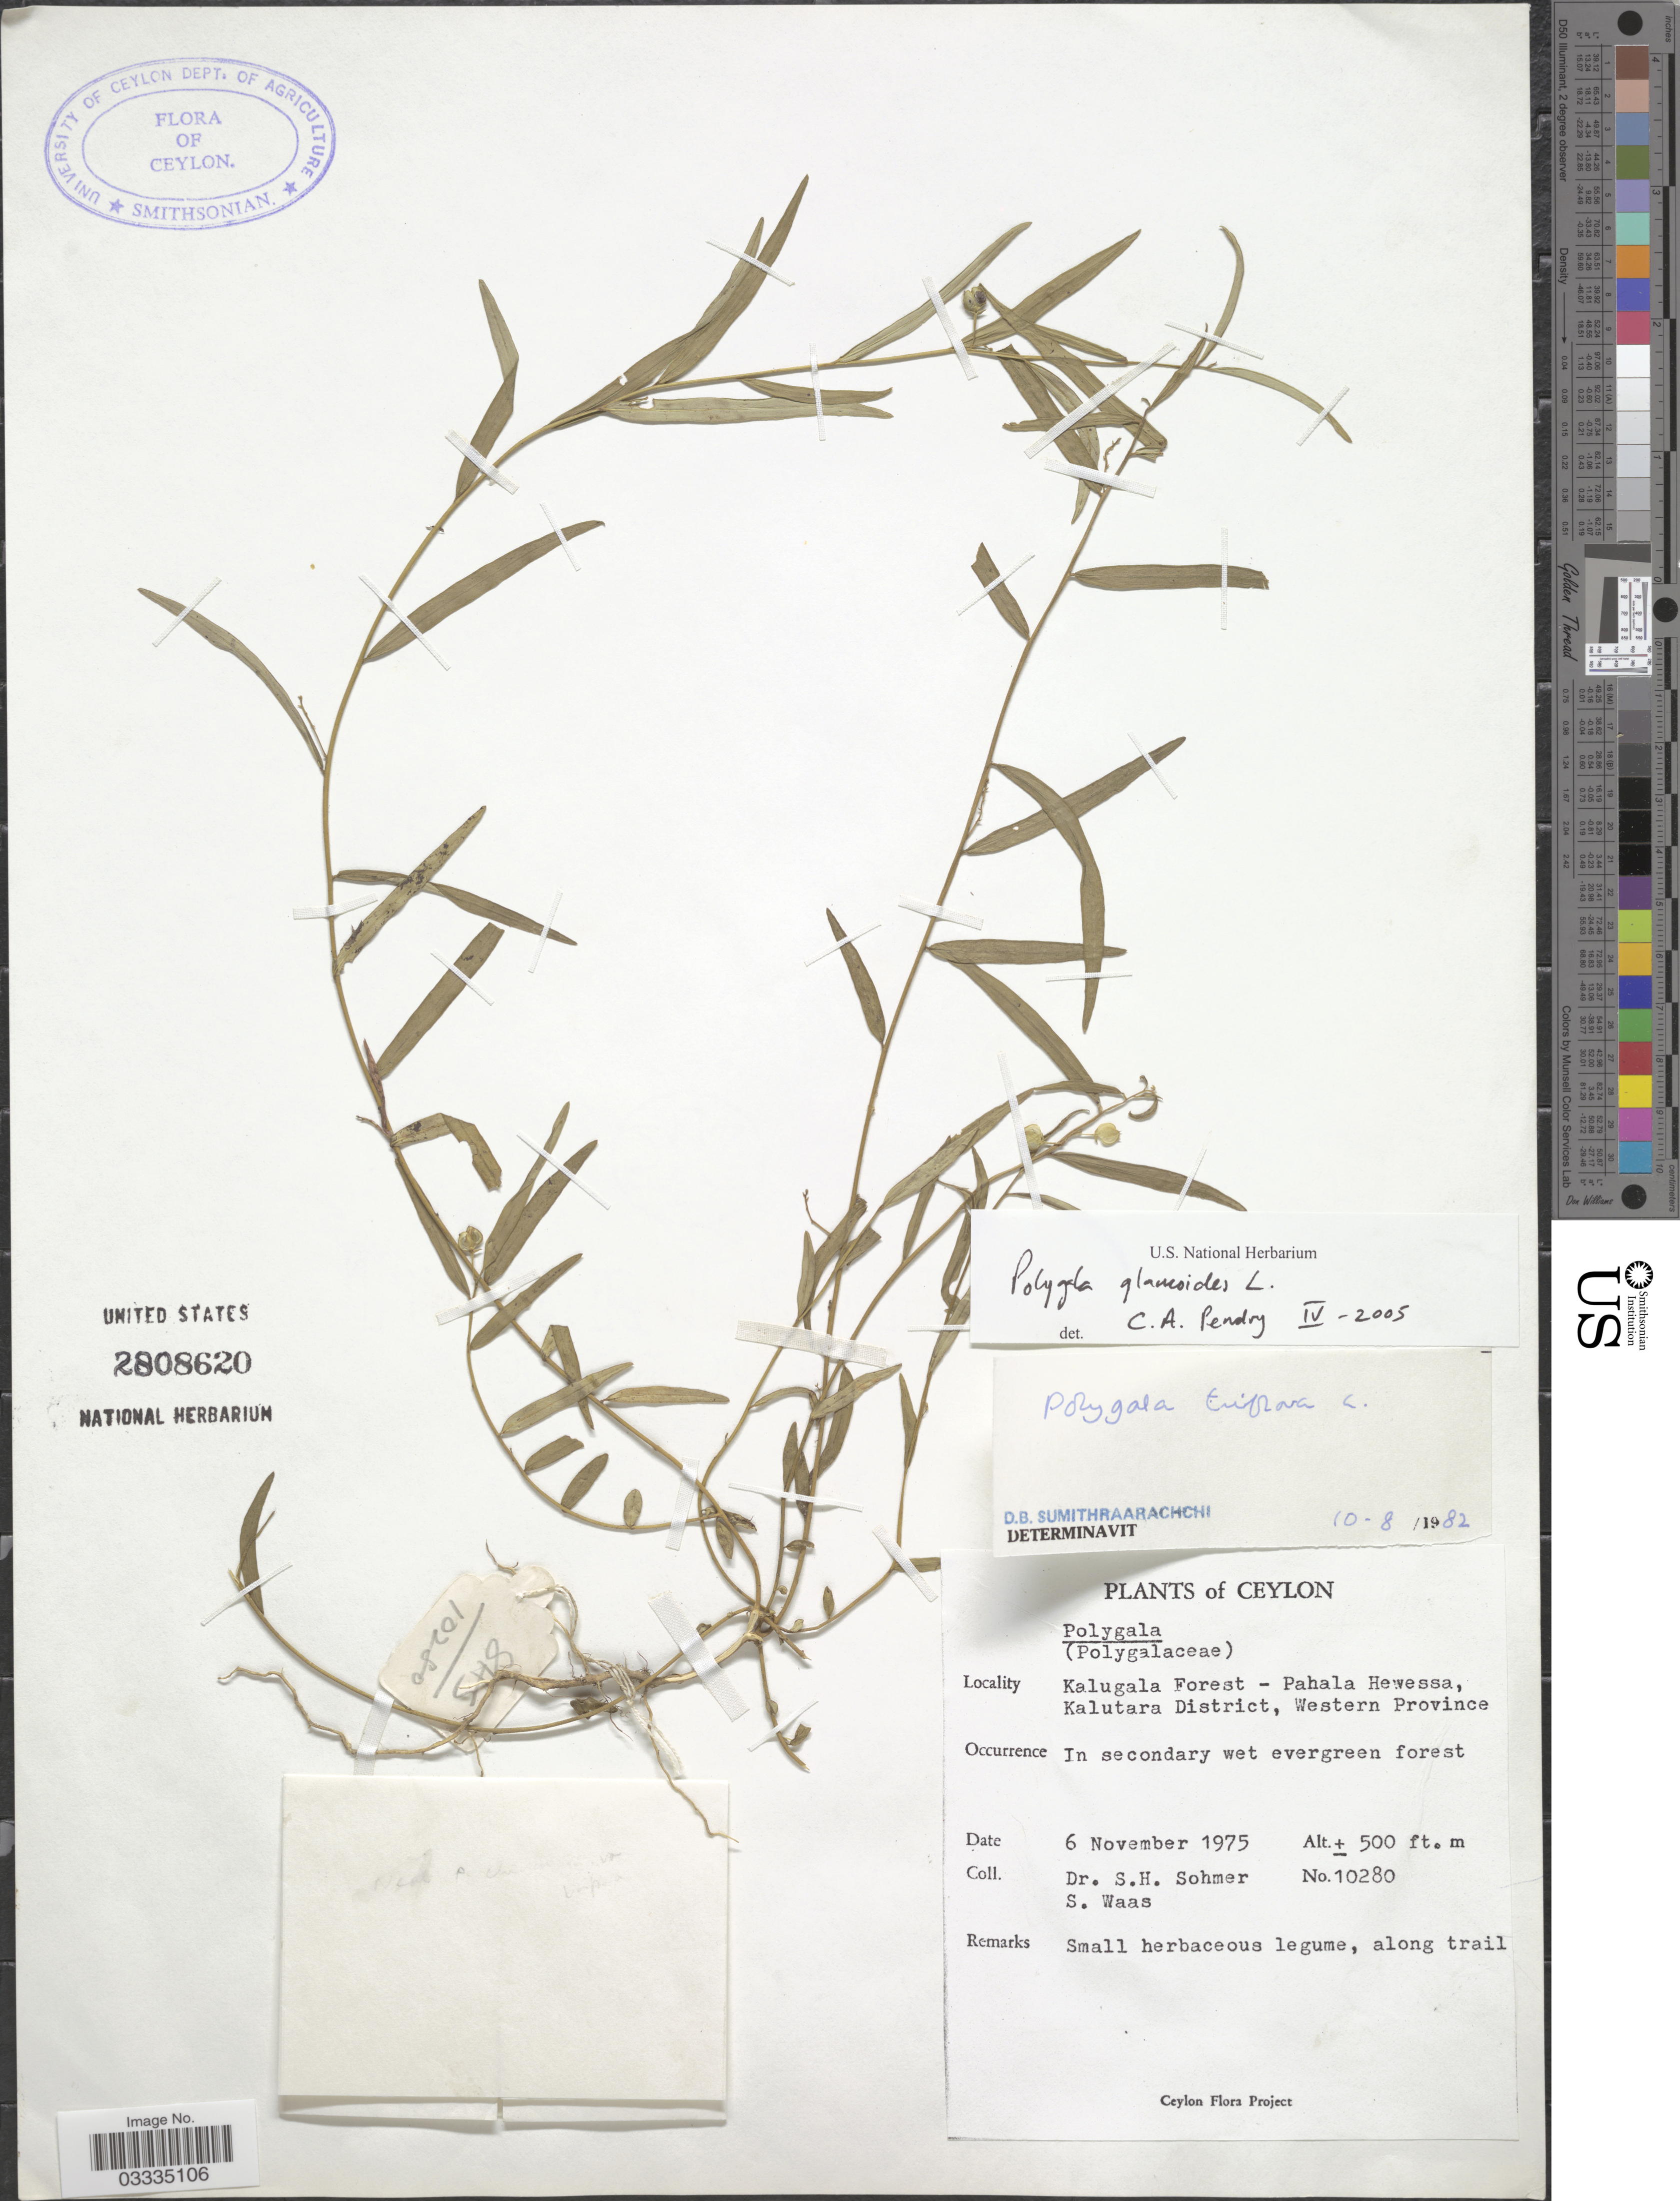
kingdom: Plantae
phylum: Tracheophyta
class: Magnoliopsida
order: Fabales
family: Polygalaceae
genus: Polygala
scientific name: Polygala glaucoides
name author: L.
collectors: S. H. Sohmer & S. Waas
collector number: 10280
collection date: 1975-11-06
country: Sri Lanka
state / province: Western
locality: Ceylon. Kalugala Forest - Pahala Hewessa, Kalutara District.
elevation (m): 152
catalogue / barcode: US 2808620